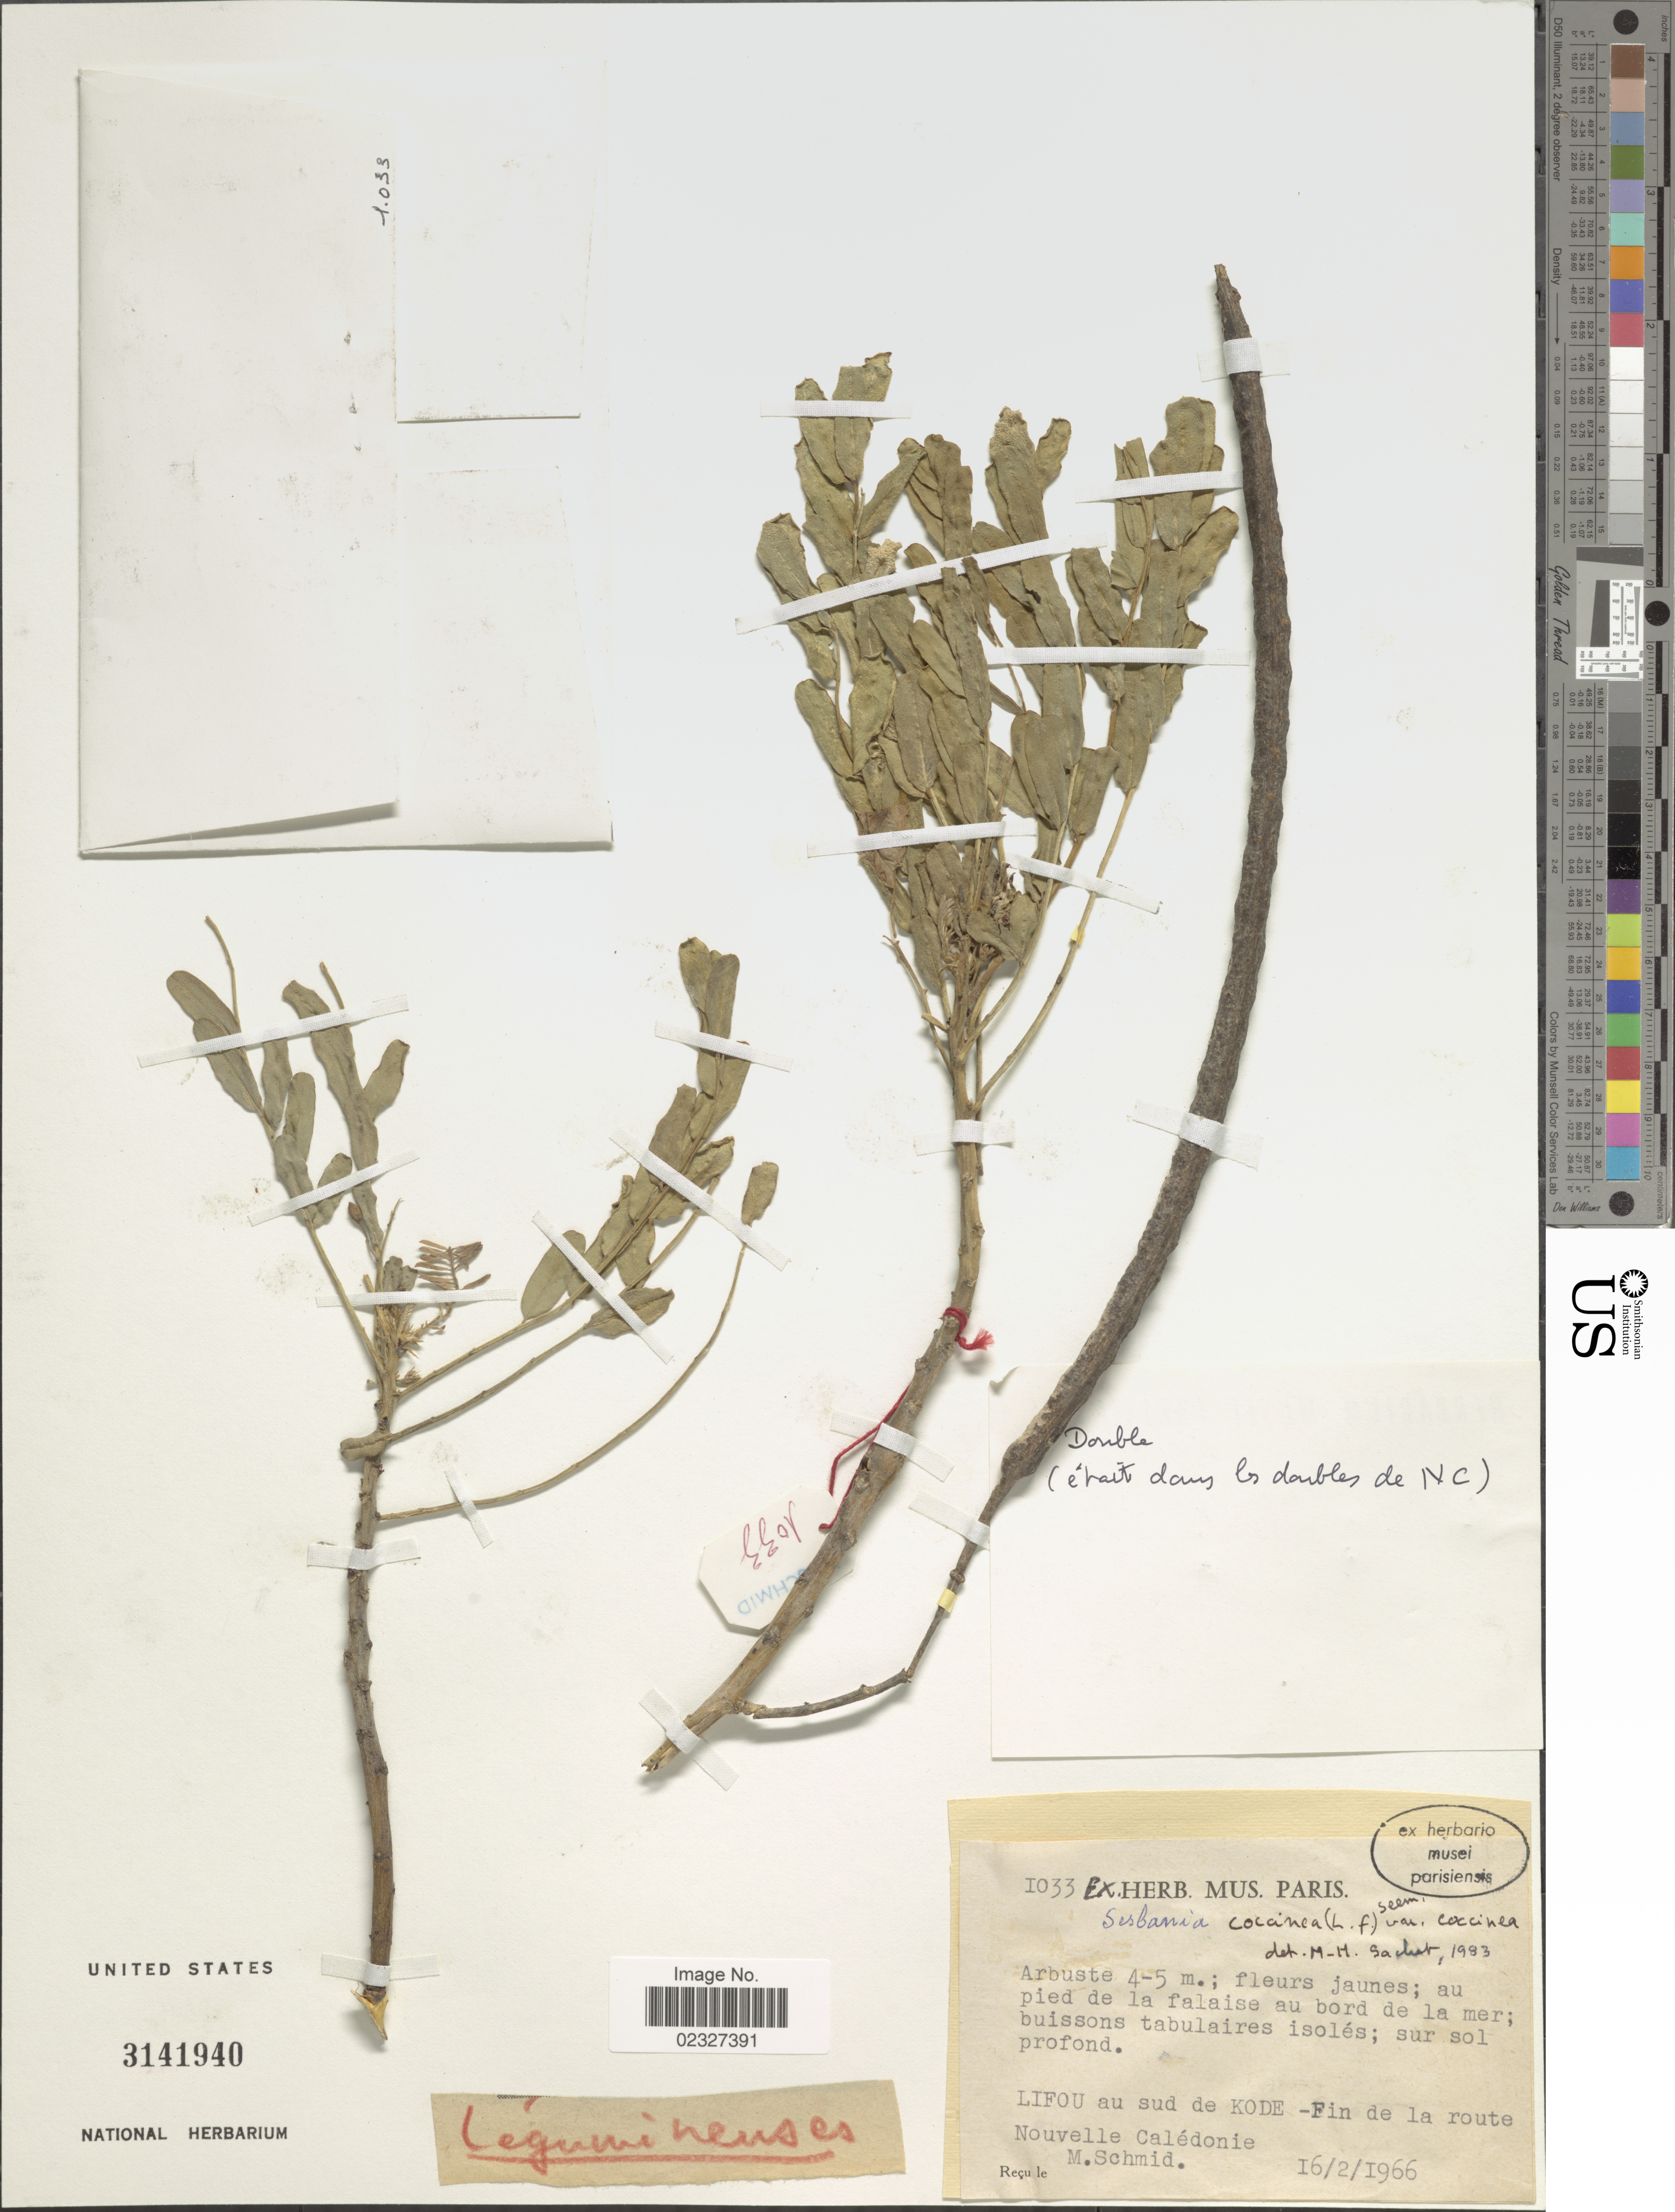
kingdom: Plantae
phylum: Tracheophyta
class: Magnoliopsida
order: Fabales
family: Fabaceae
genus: Sesbania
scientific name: Sesbania coccinea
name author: (L. f.) Poir.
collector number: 1033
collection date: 1966-02-16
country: New Caledonia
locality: Lifou au sud de Kode-Fin de la route Nouvelle Caledonie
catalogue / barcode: US 3141940